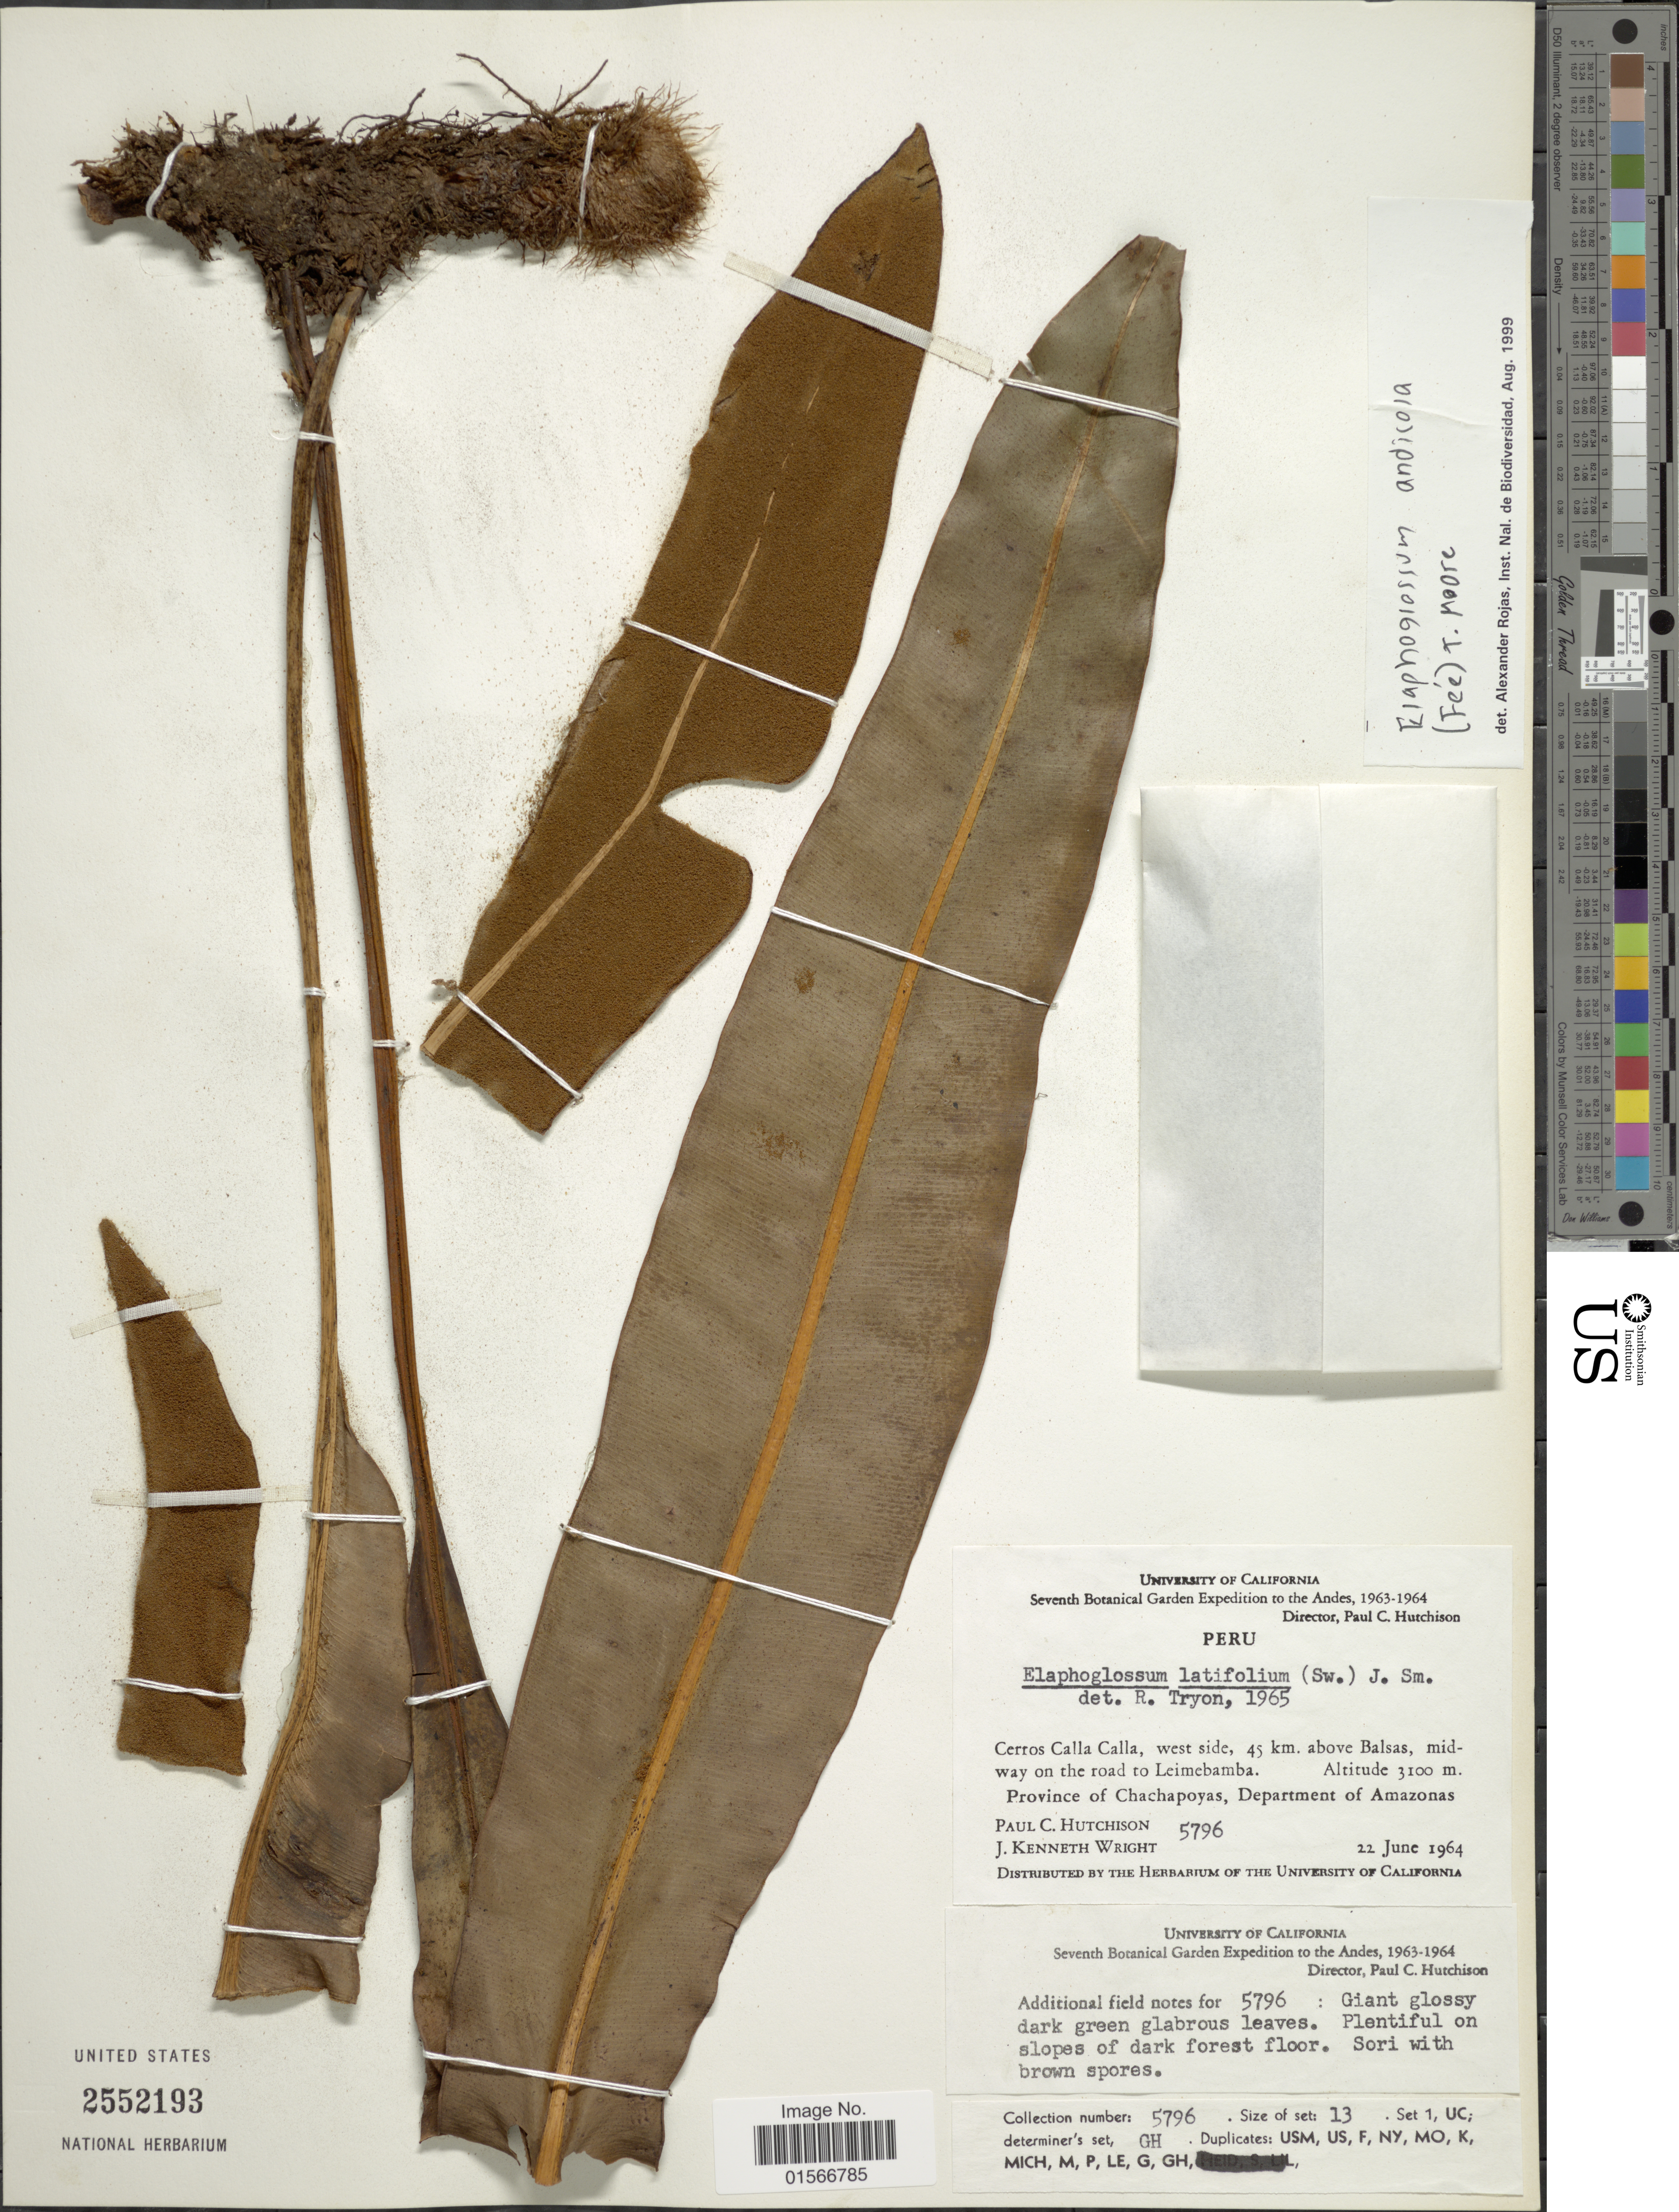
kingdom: Plantae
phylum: Tracheophyta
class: Polypodiopsida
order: Polypodiales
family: Dryopteridaceae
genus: Elaphoglossum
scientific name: Elaphoglossum latifolium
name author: (Sw.) J. Sm.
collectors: P. C. Hutchison & J. K. Wright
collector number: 5796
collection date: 1964-06-22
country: Peru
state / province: Amazonas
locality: Cerros Calla Calla, west side, 45 km. above Balsas, midway on the road to Leimebamba, Province of Chachapoyas, Department of Amazonas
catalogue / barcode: US 2552193